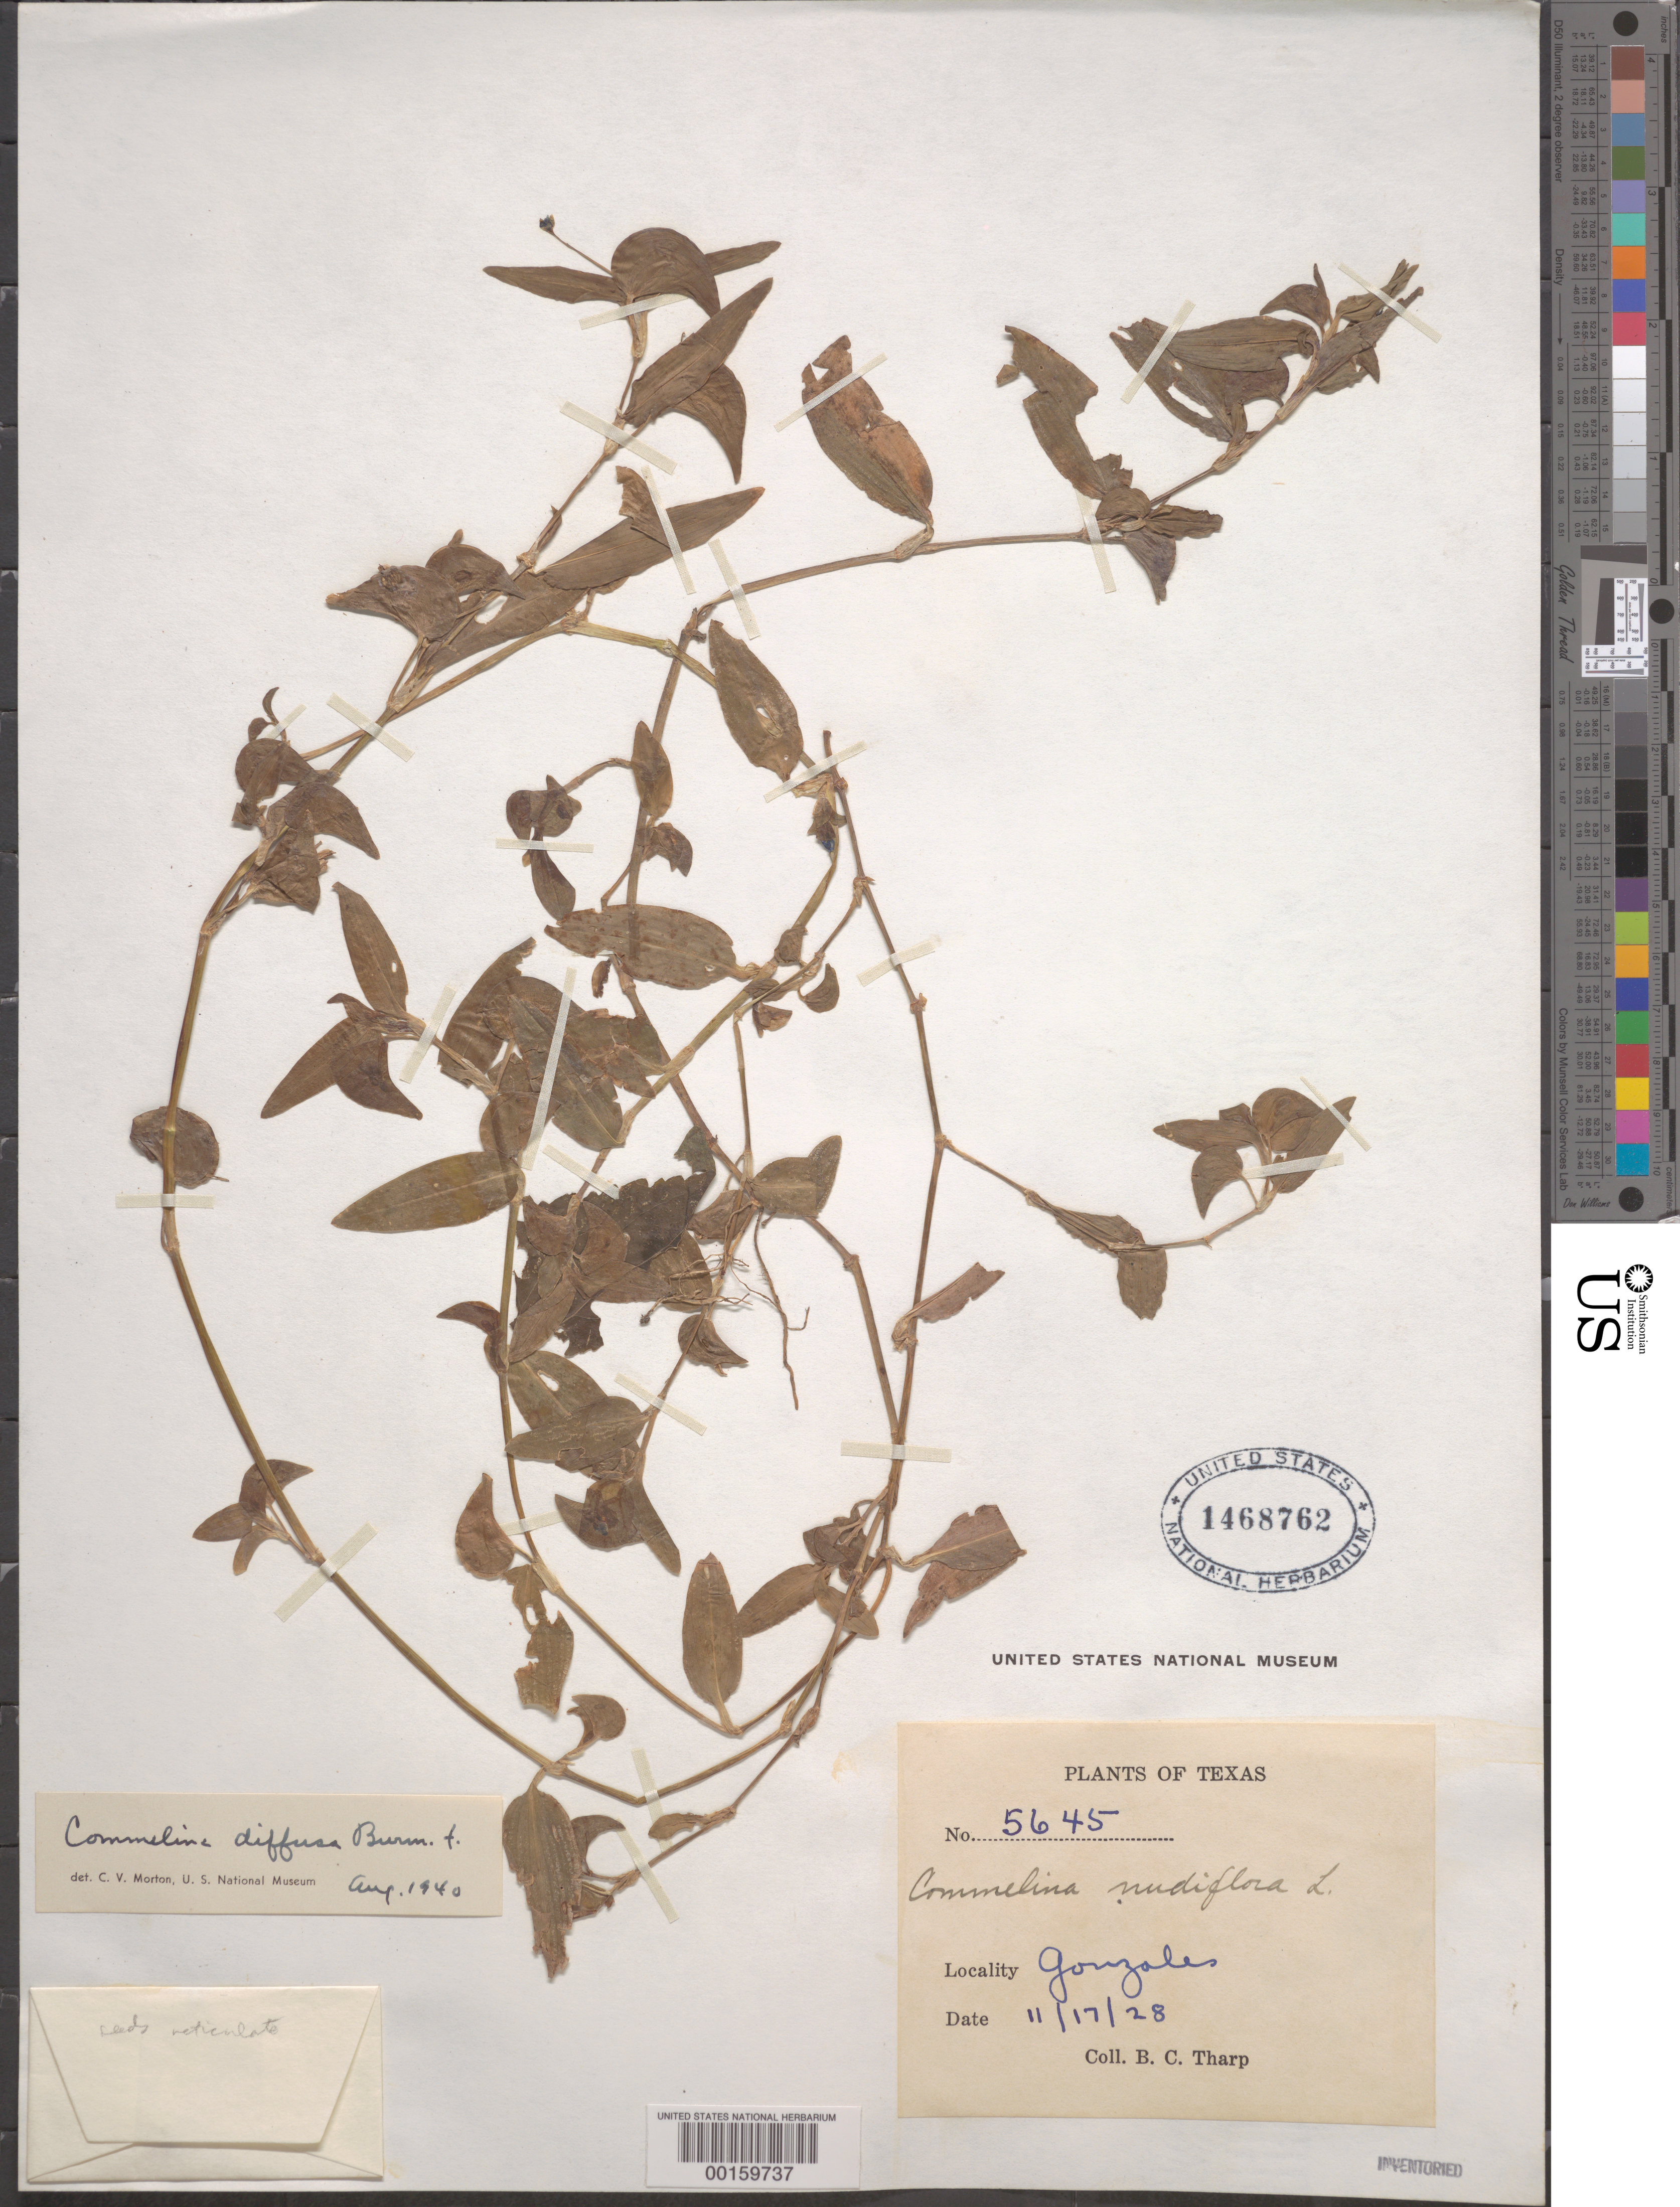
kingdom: Plantae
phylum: Tracheophyta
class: Liliopsida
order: Commelinales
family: Commelinaceae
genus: Commelina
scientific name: Commelina diffusa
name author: Burm. f.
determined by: Morton, C. V.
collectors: B. C. Tharp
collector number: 5645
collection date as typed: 17 Nov 1928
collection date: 1928-11-17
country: United States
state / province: Texas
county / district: Gonzales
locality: Gonzales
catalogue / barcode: US 1468762